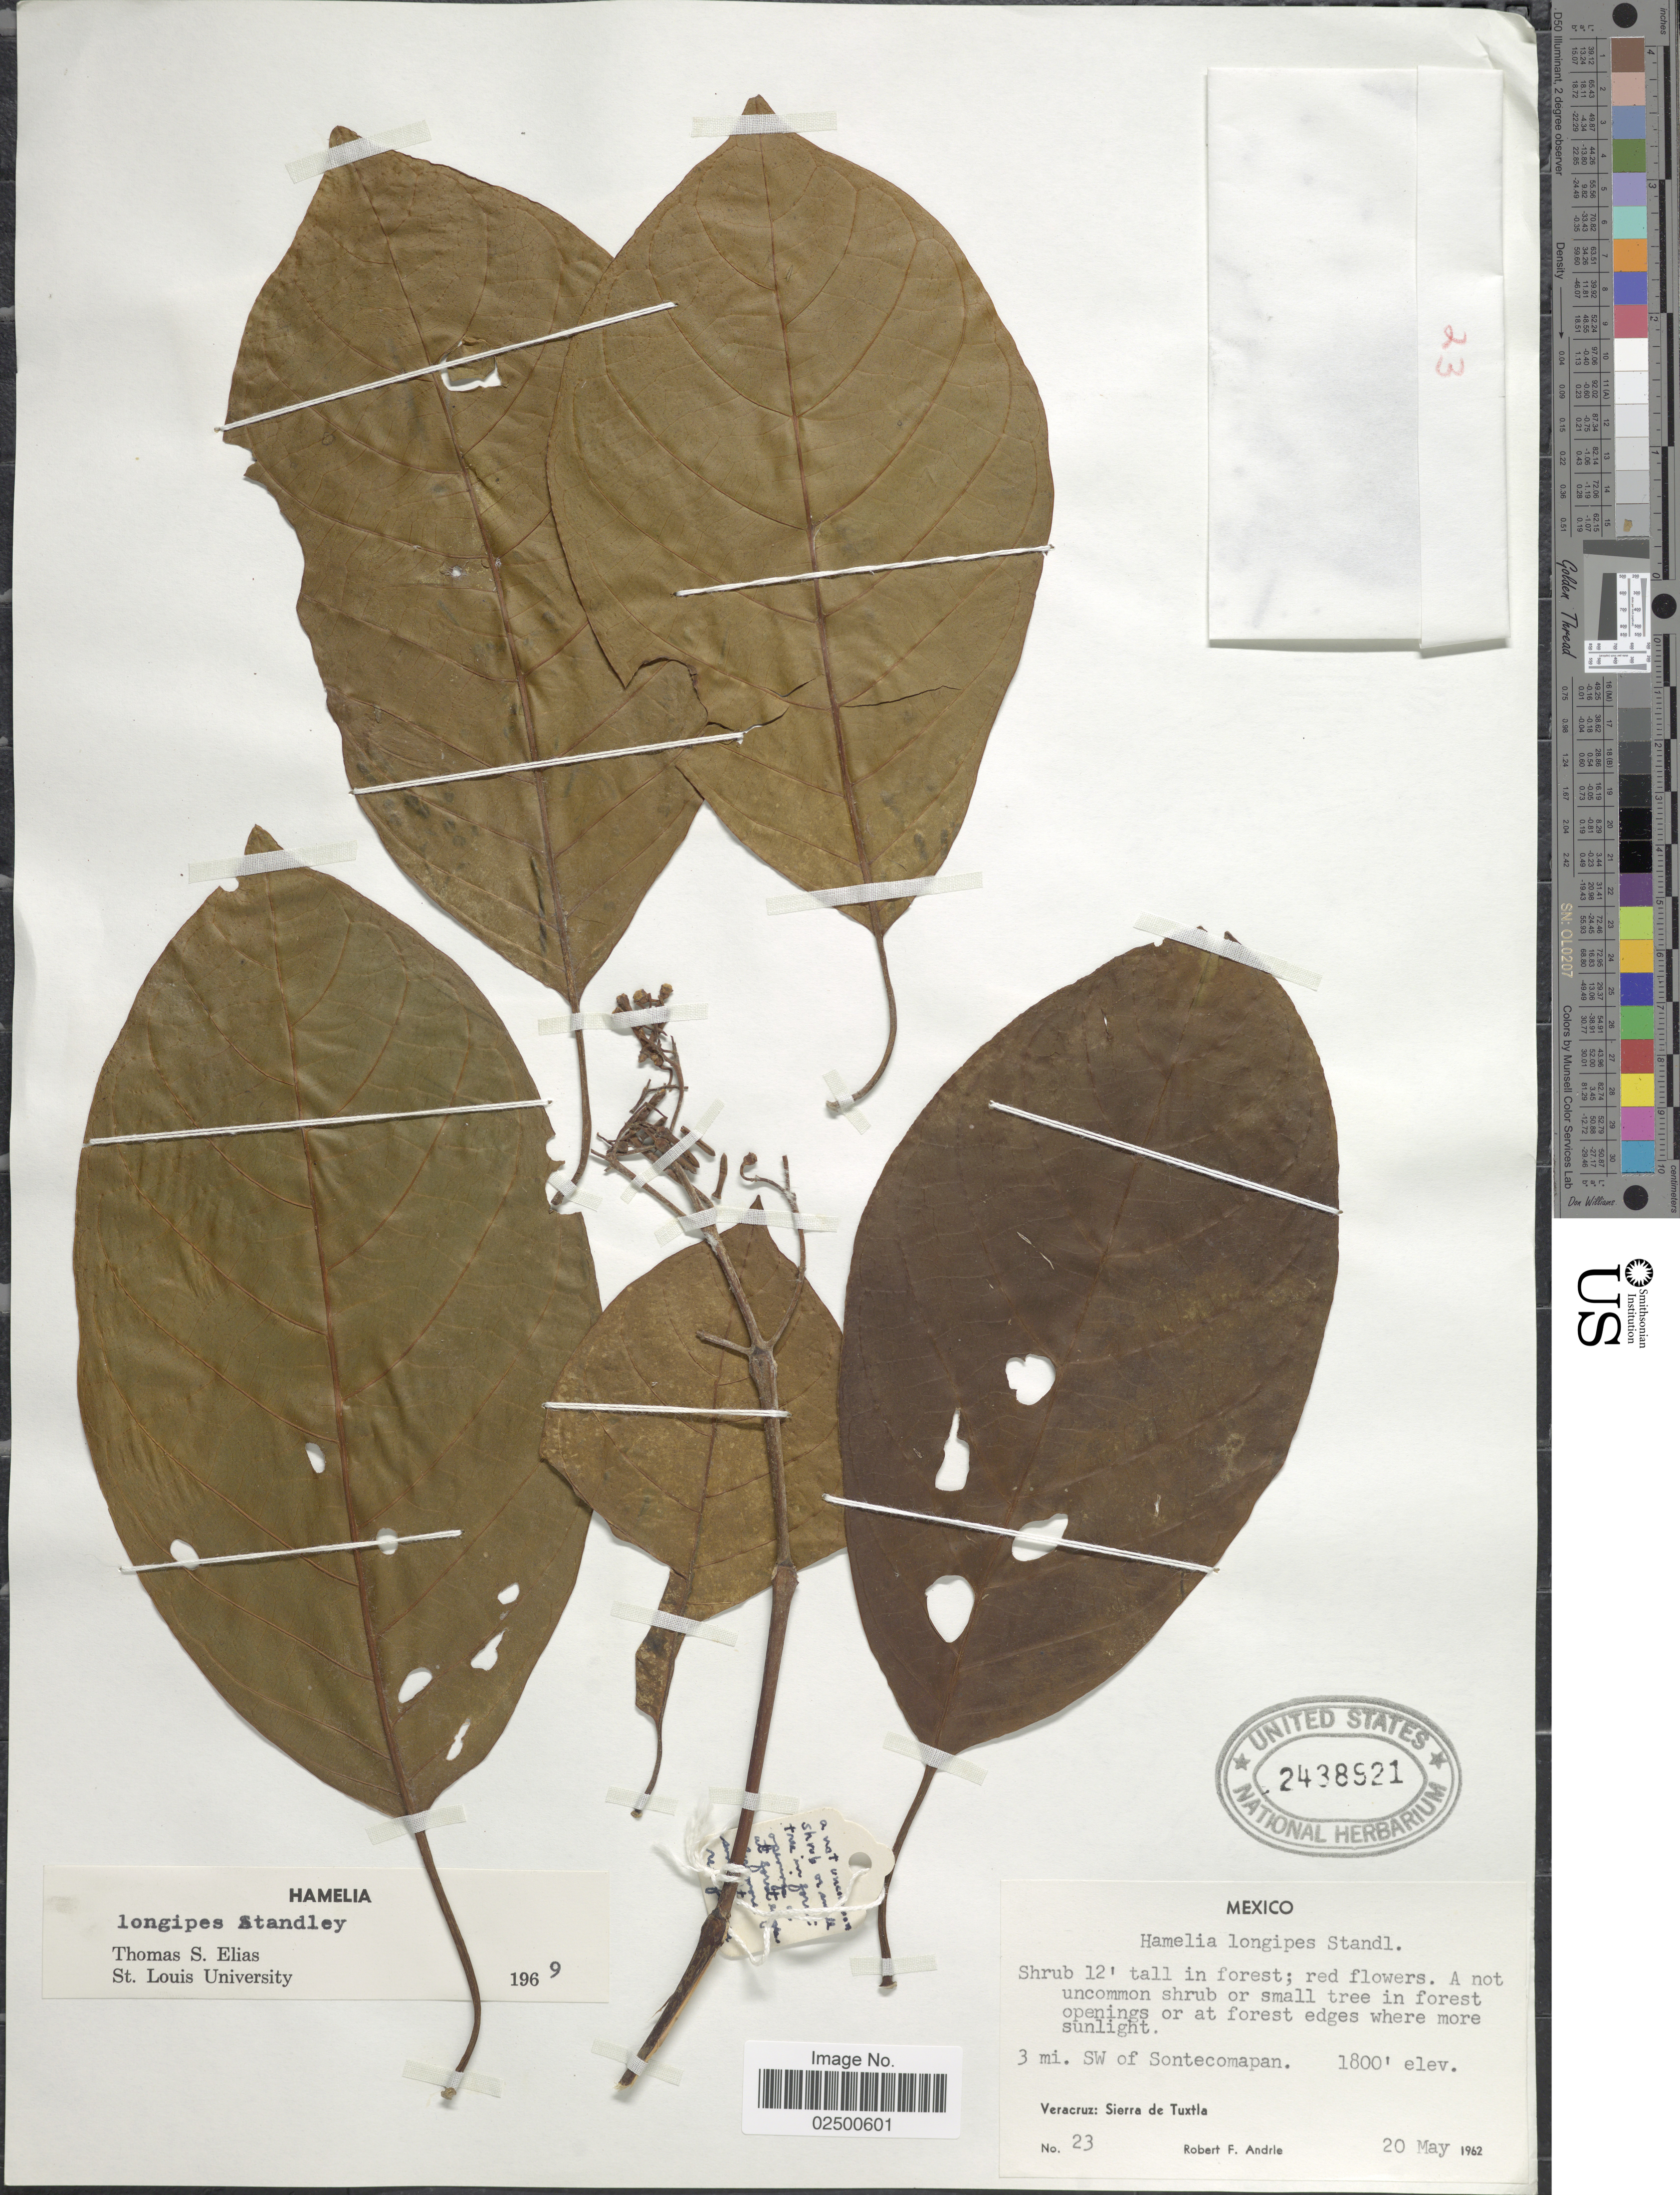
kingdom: Plantae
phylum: Tracheophyta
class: Magnoliopsida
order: Gentianales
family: Rubiaceae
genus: Hamelia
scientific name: Hamelia longipes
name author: Standl.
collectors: R. Andrle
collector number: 23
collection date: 1962-05-20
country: Mexico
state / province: Veracruz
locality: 3 mi. SW of Sontecomapan. Veracruz: Sierra de Tuxtla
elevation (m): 549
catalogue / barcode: US 2438921